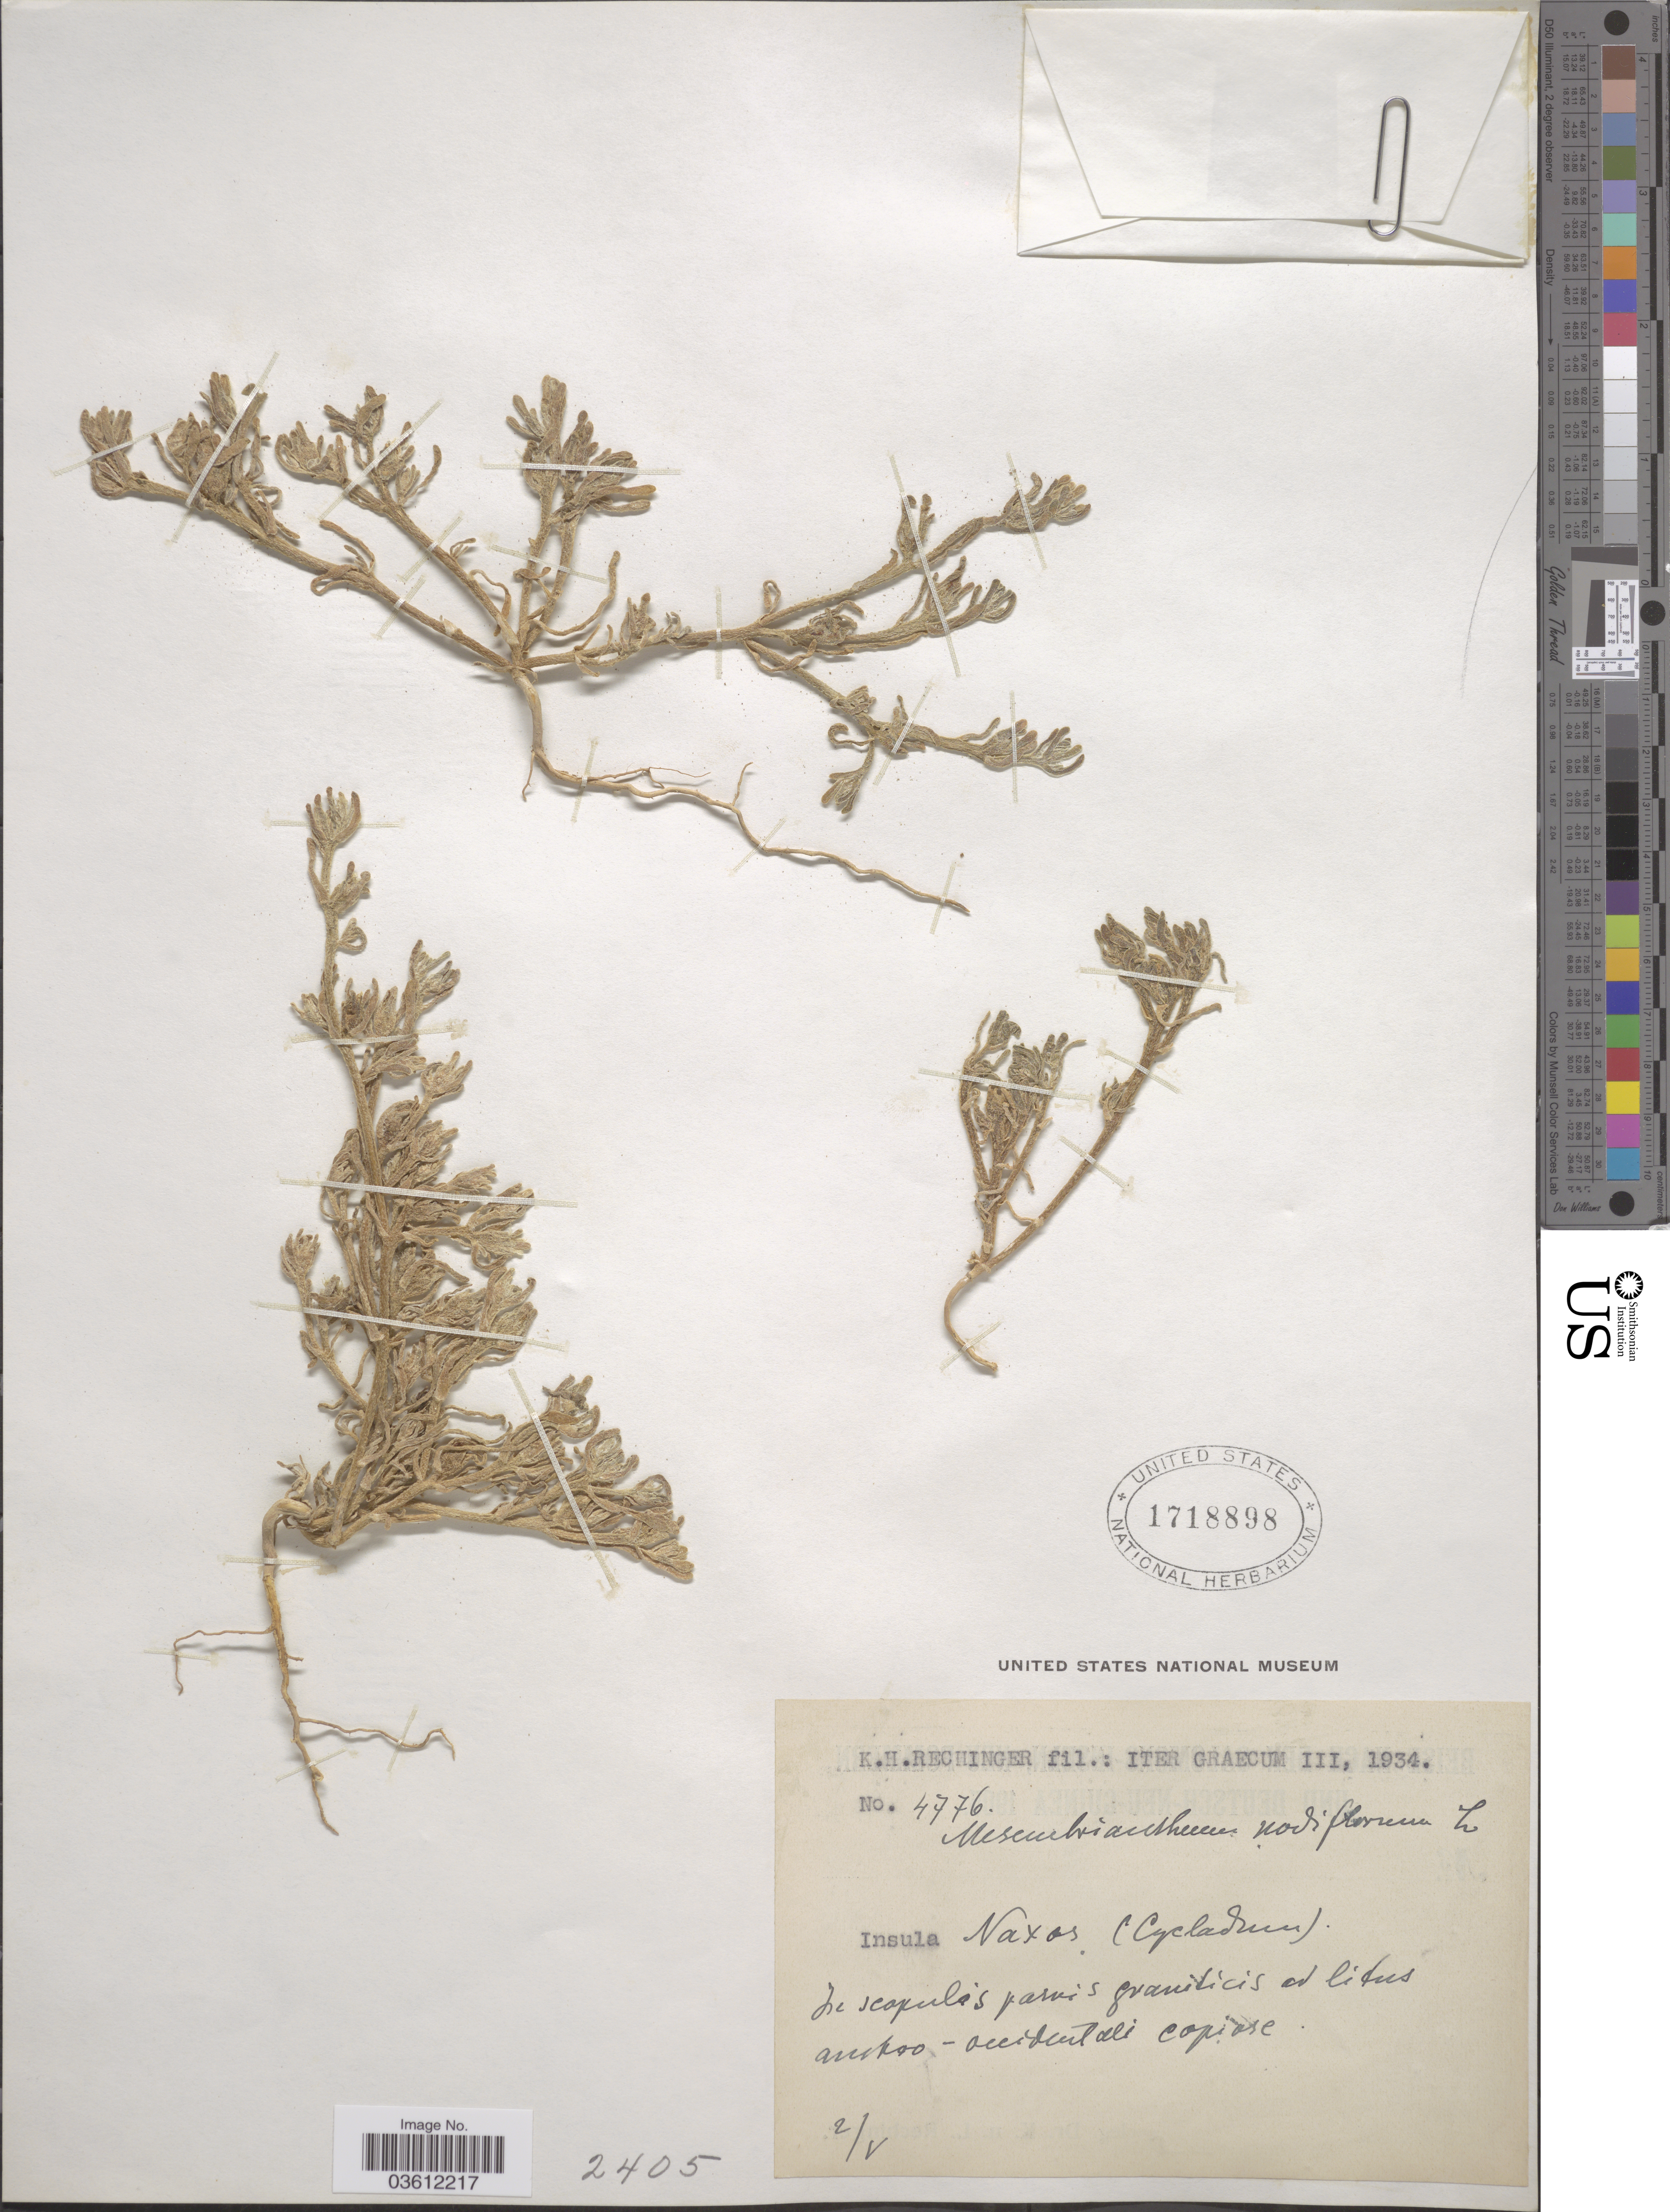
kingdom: Plantae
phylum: Tracheophyta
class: Magnoliopsida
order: Caryophyllales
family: Aizoaceae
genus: Mesembryanthemum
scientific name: Mesembryanthemum nodiflorum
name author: L.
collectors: K. H. Rechinger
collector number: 4776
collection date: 1934-05-02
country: Greece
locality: Insula Naxos (Cycladum). Ad litus austro-occidentali copiose.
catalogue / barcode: US 1718898